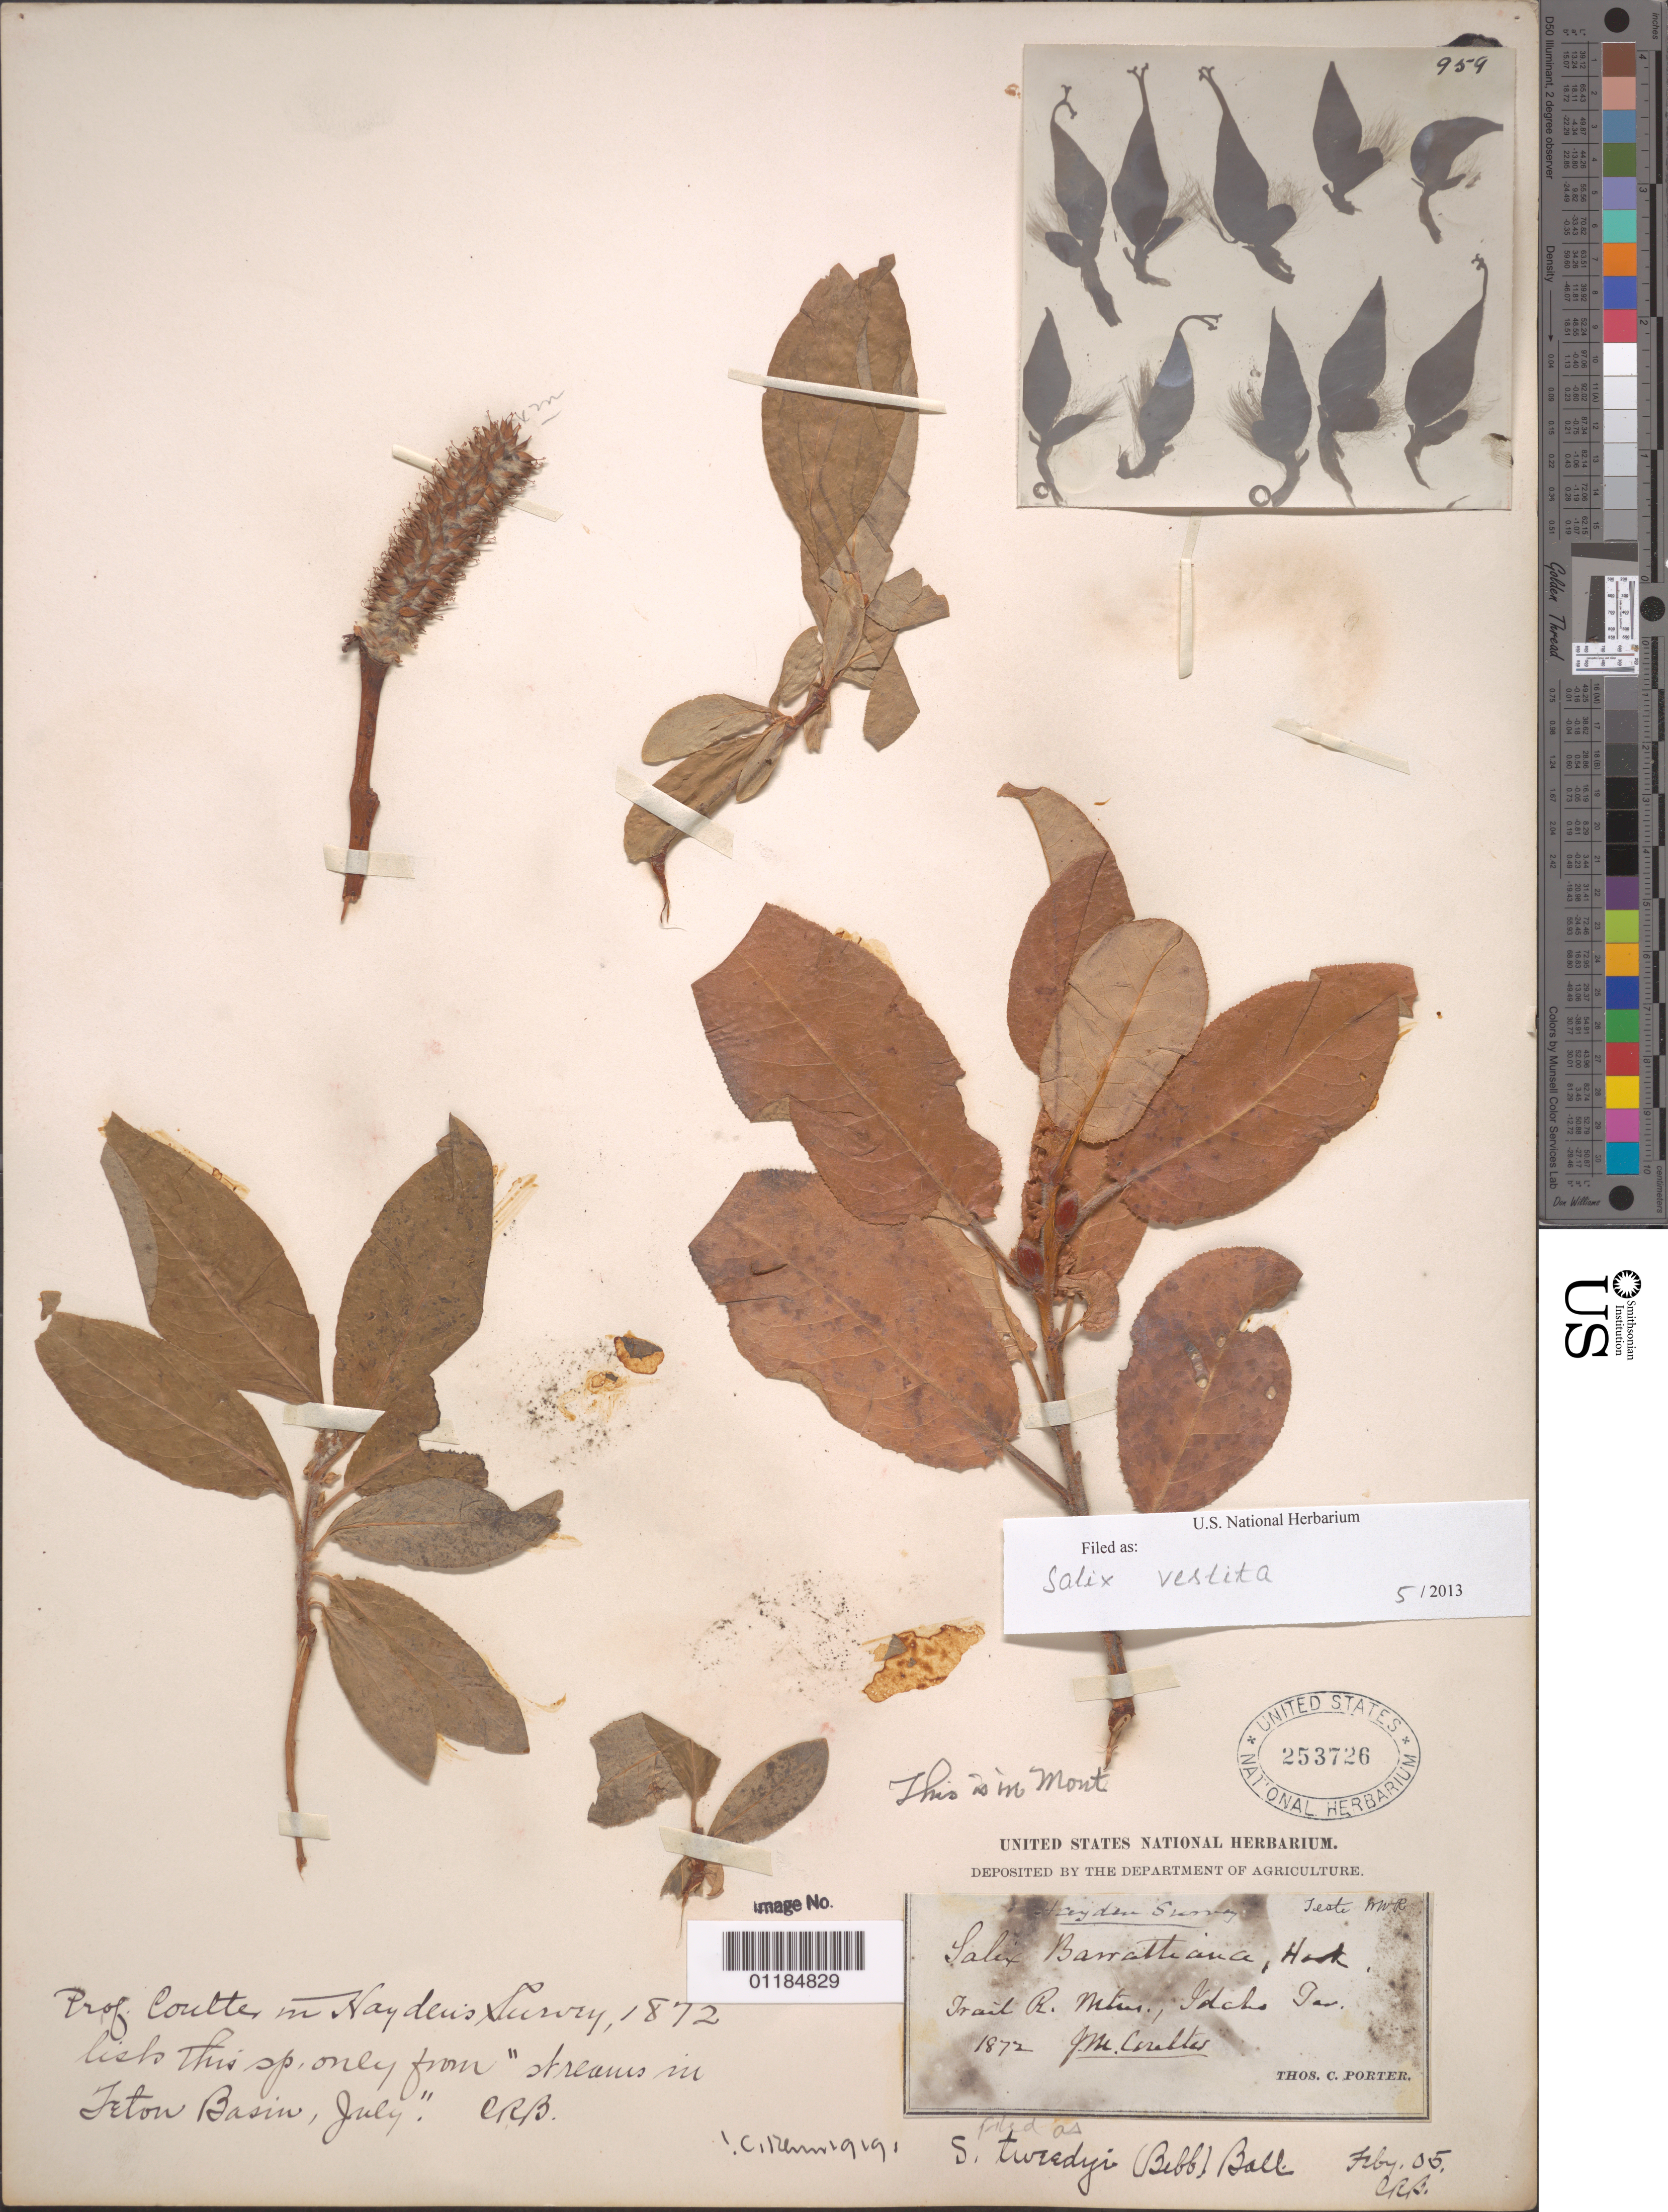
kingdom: Plantae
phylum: Tracheophyta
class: Magnoliopsida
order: Malpighiales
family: Salicaceae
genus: Salix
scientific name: Salix vestita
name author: Pursh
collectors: J. M. Coulter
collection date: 1872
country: United States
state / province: Idaho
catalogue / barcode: US 253726